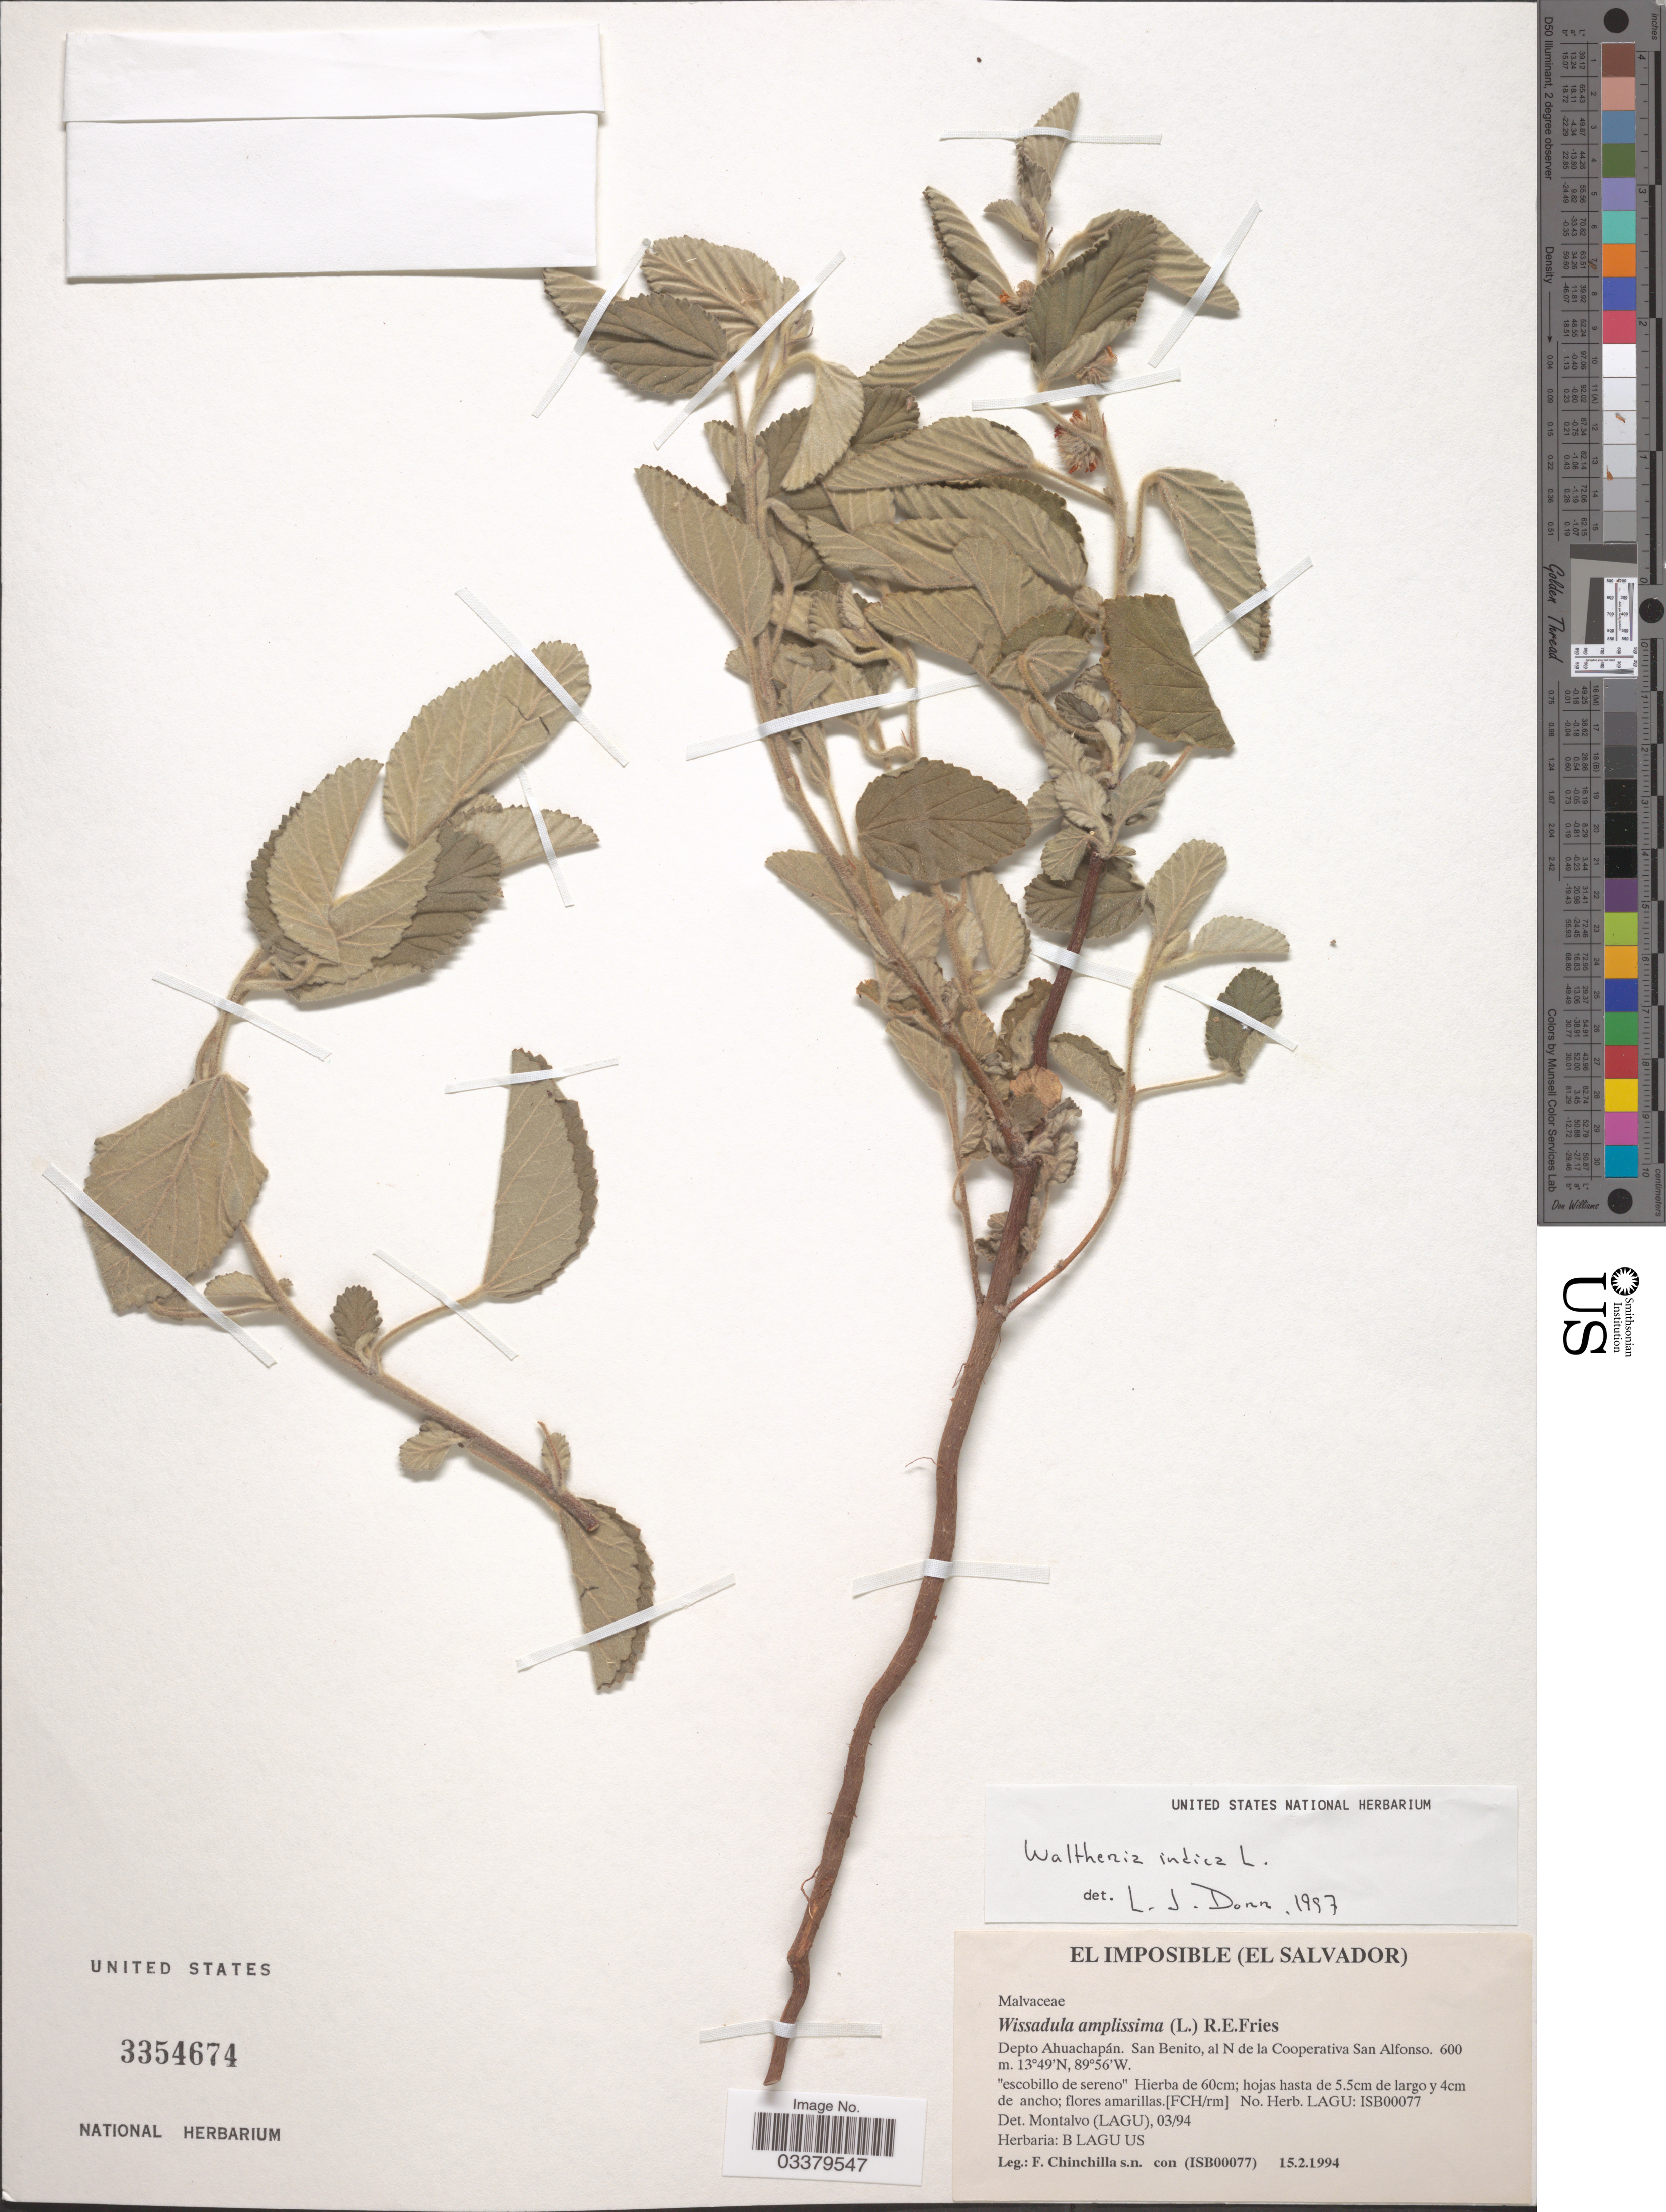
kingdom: Plantae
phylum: Tracheophyta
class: Magnoliopsida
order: Malvales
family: Malvaceae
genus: Waltheria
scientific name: Waltheria indica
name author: L.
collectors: F. Chinchilla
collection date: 1994-02-15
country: El Salvador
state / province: Ahuachapan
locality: El Imposible. Depto Ahuachapán. San Benito, al N de la Cooperativa San Alfonso.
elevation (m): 600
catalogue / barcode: US 3354674